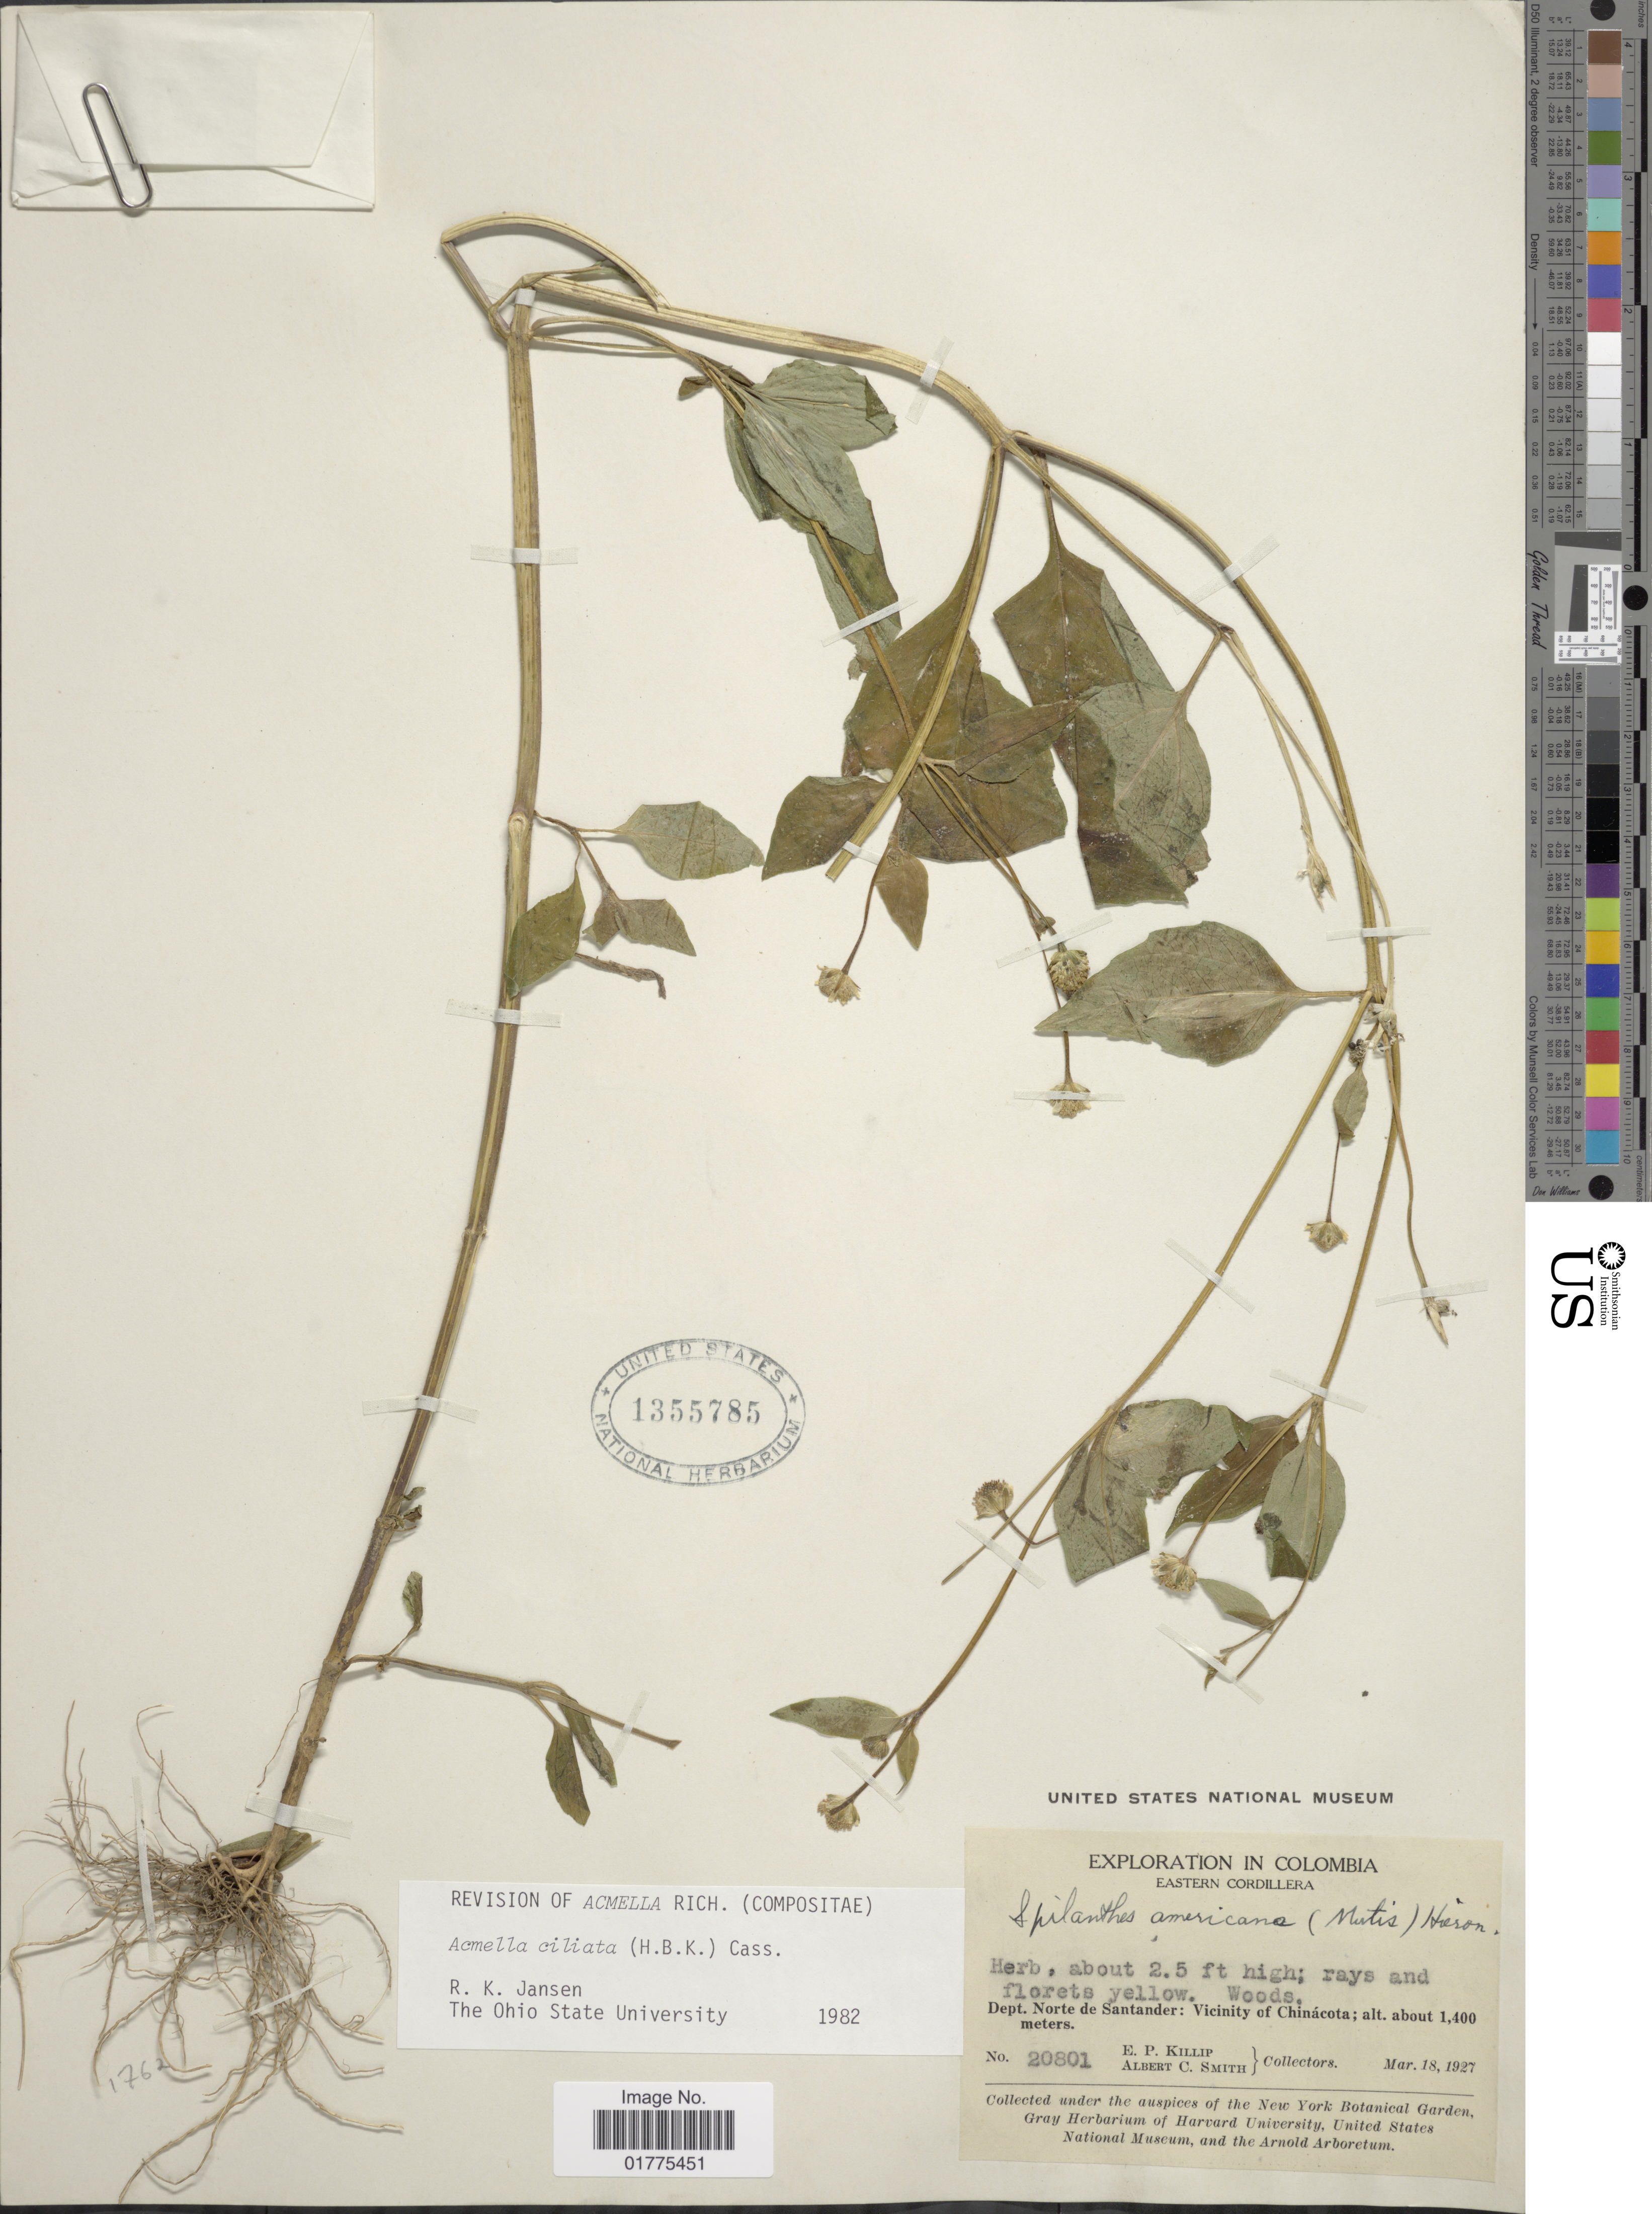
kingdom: Plantae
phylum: Tracheophyta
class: Magnoliopsida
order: Asterales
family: Asteraceae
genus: Acmella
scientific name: Acmella ciliata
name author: (Kunth) Cass.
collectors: E. P. Killip & A. C. Smith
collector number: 20801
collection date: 1927-03-18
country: Colombia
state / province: Norte de Santander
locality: Eastern Cordillera, Vicinity of Chinacota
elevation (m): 1400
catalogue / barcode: US 1355785